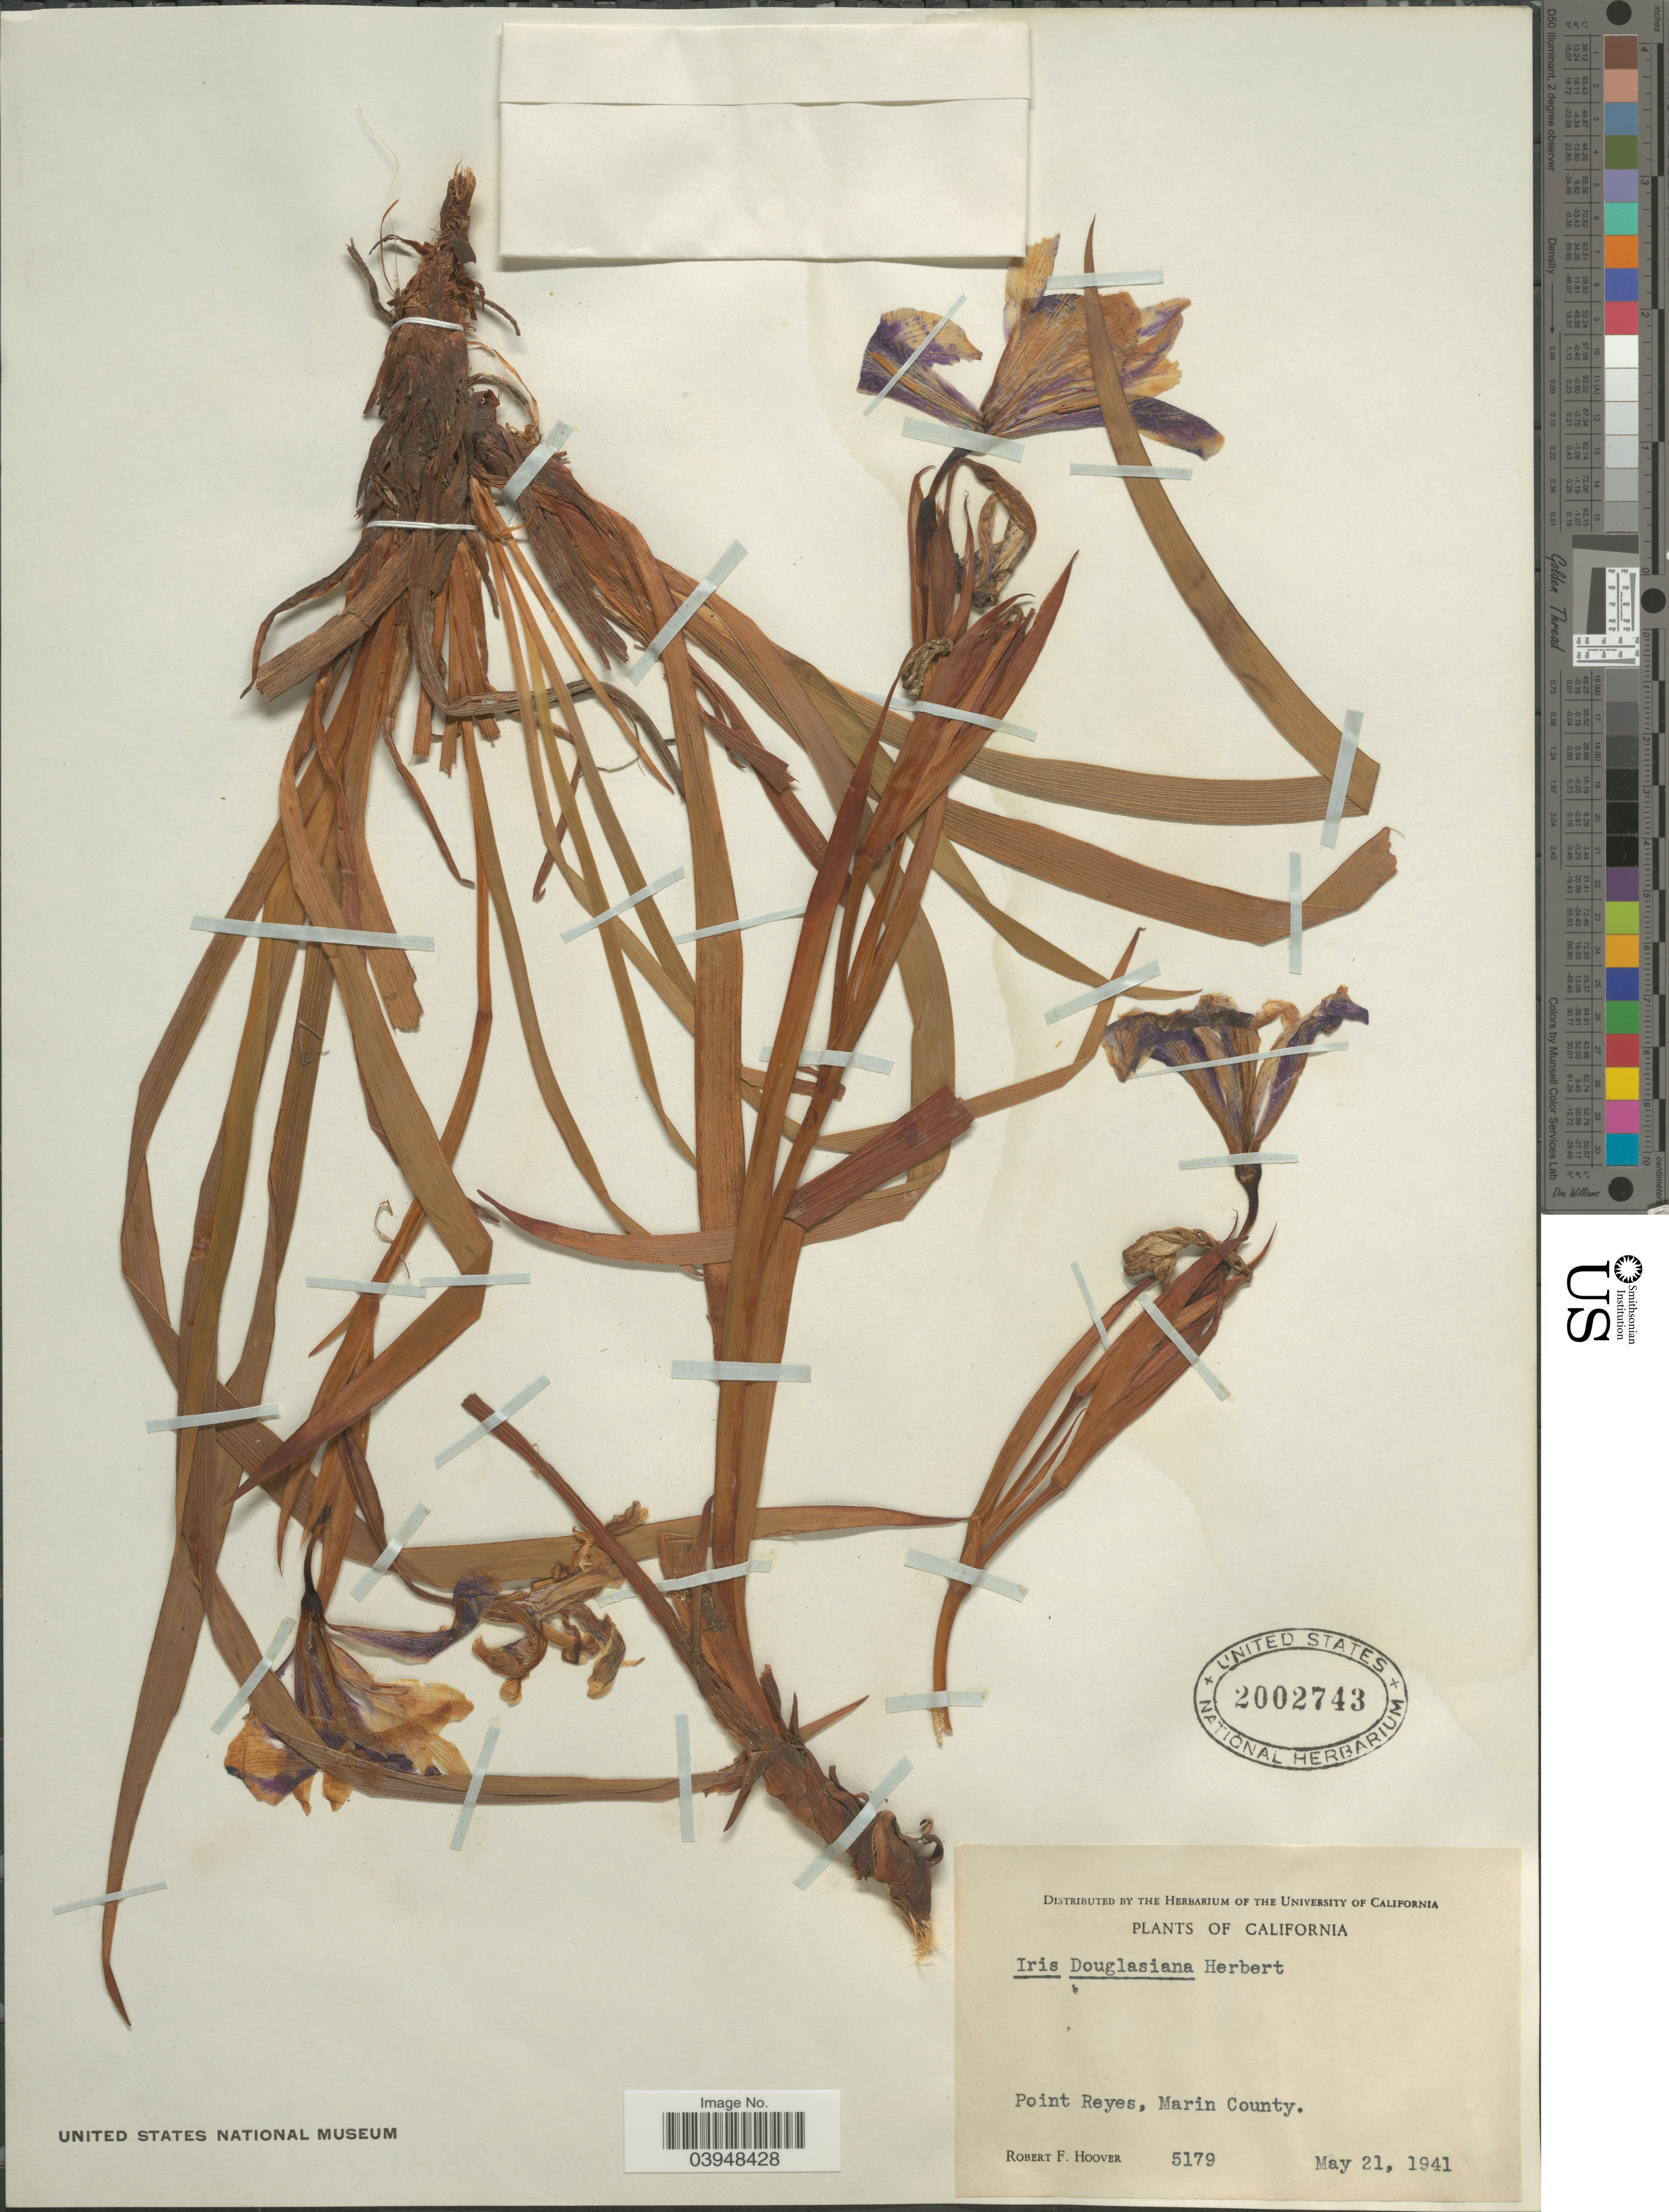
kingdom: Plantae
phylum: Tracheophyta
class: Liliopsida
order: Asparagales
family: Iridaceae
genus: Iris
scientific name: Iris douglasiana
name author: Herb.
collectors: R. F. Hoover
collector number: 5179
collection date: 1941-05-21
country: United States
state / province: California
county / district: Marin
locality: Point Reyes, Marin County.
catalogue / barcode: US 2002743